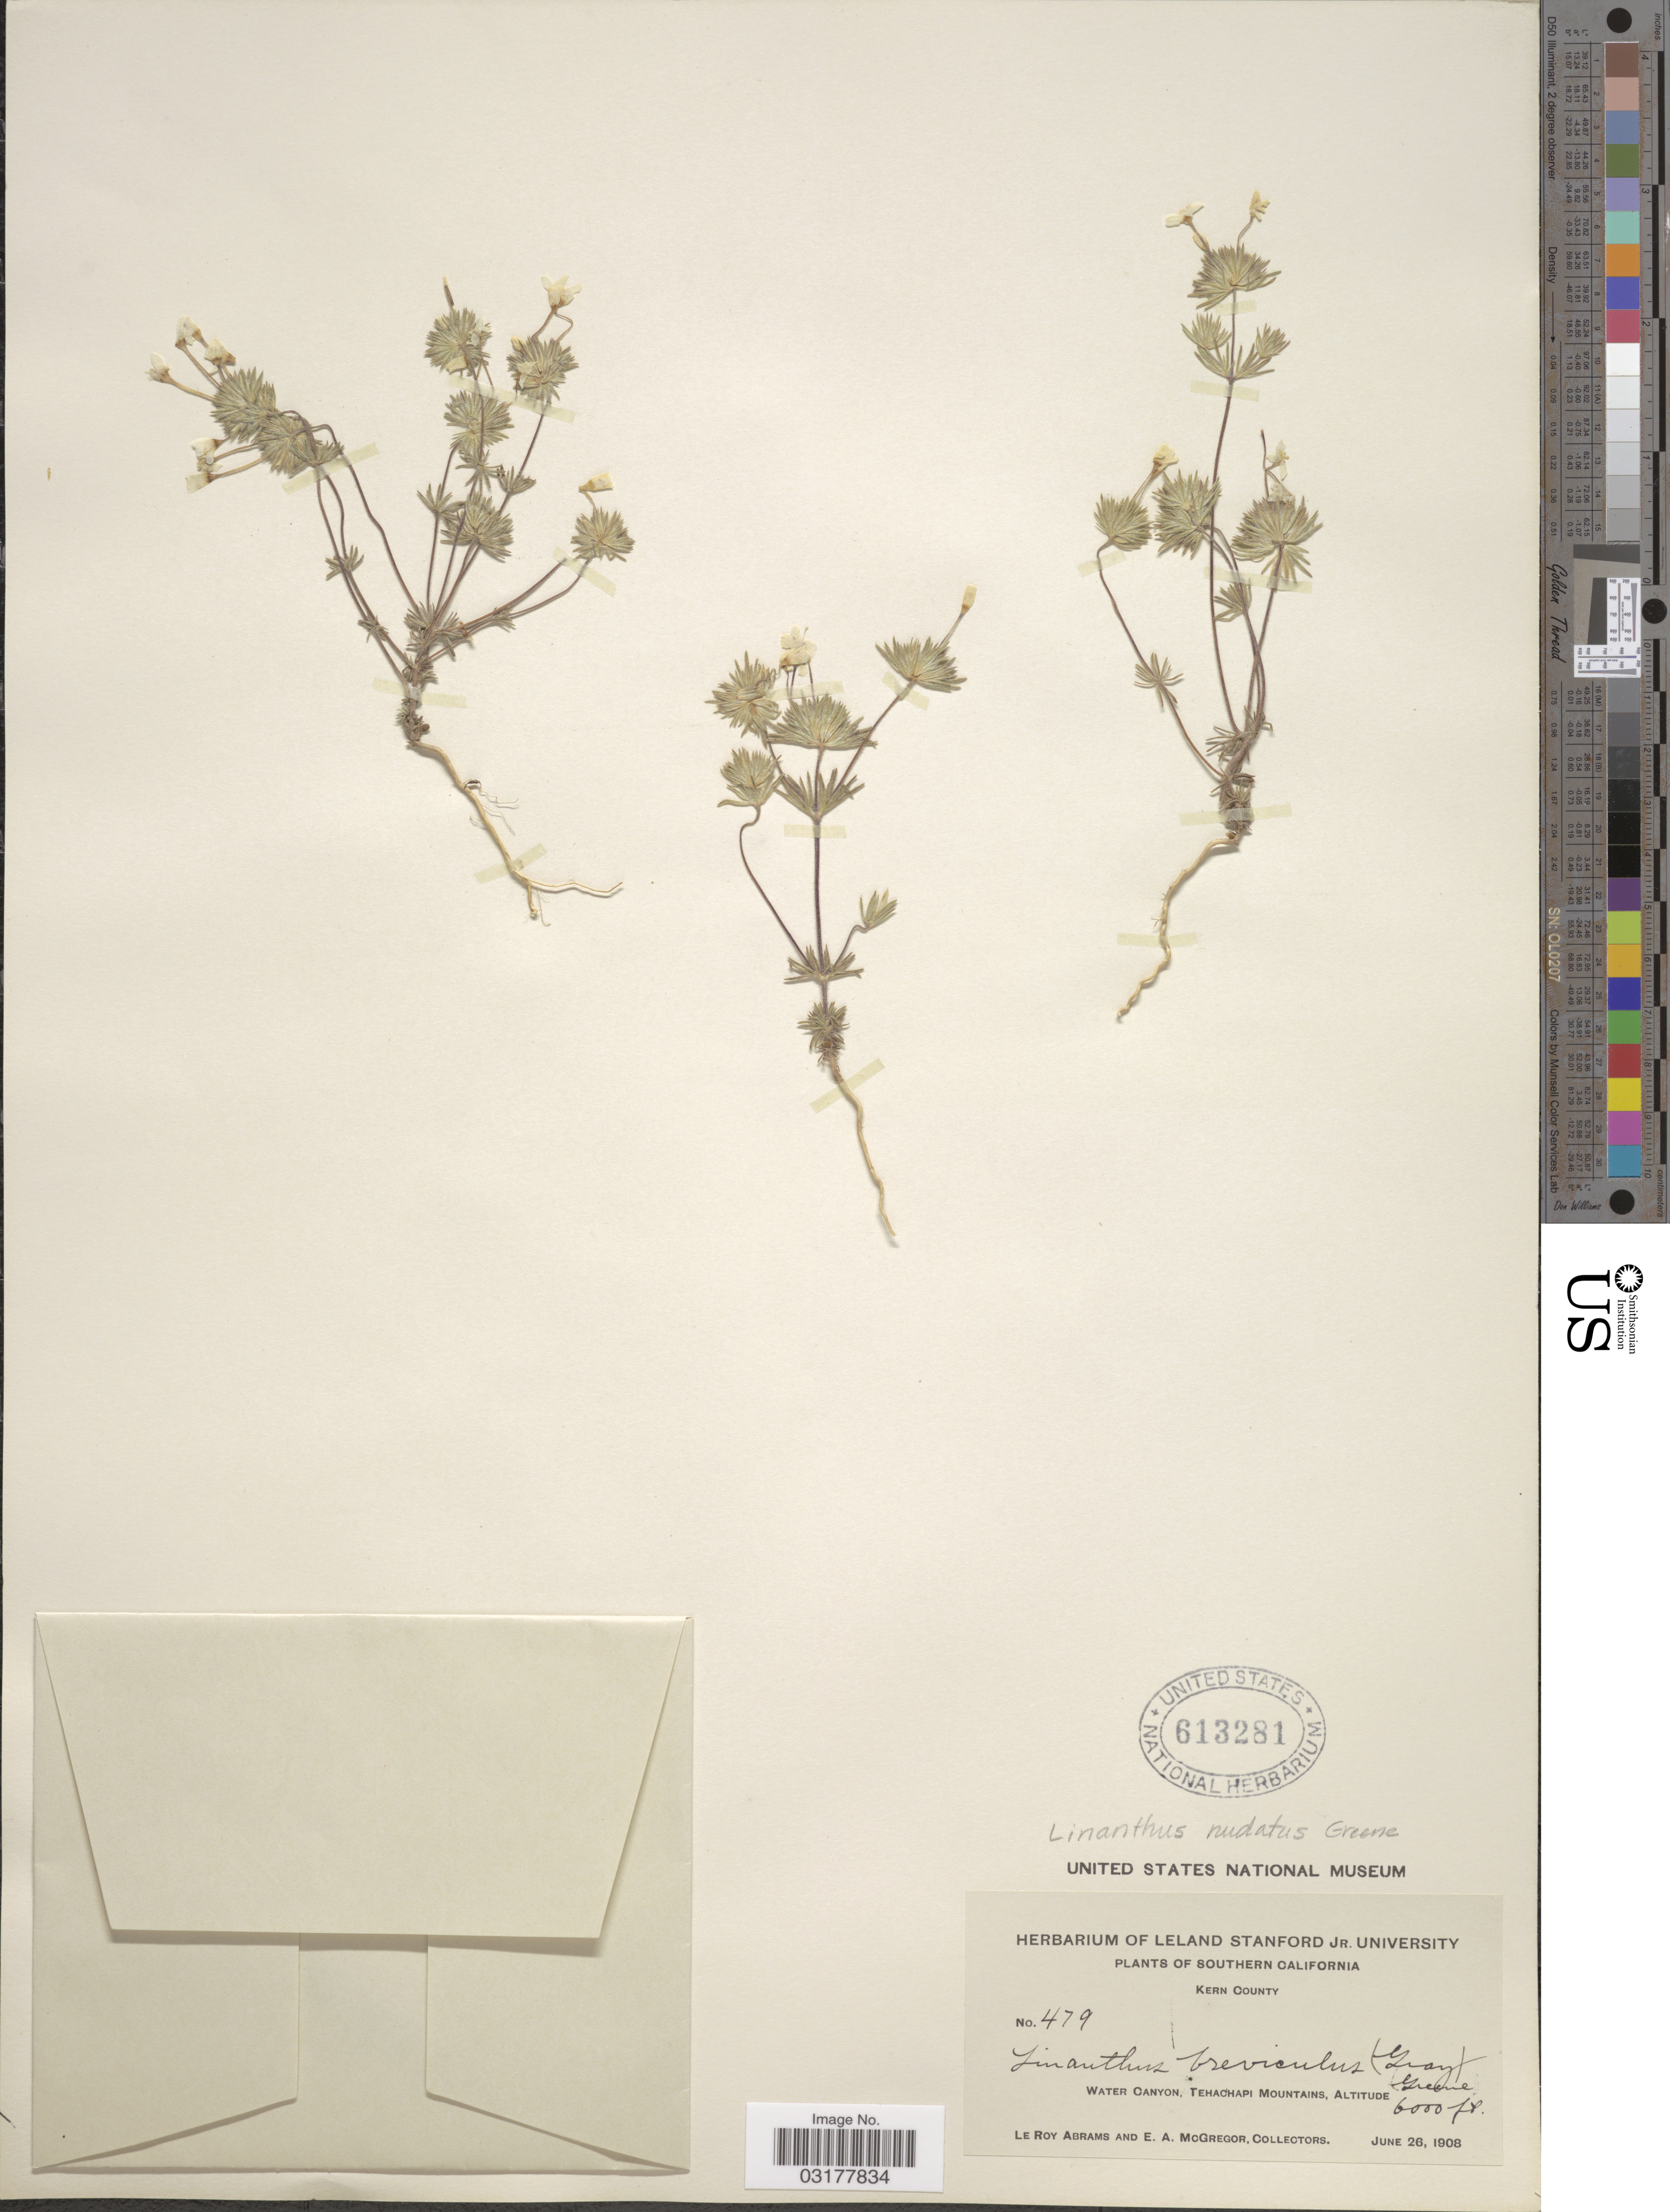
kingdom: Plantae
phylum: Tracheophyta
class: Magnoliopsida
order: Ericales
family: Polemoniaceae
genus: Leptosiphon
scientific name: Leptosiphon nudatus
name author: (Greene) J.M. Porter & L.A. Johnson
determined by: Strong, Mark T., (BOT), Smithsonian Institution - National Museum of Natural History (UNITED STATES)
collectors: L. Abrams & E. A. McGregor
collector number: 479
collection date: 1908-06-26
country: United States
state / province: California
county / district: Kern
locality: Southern California. Kern County. Water Canyon, Tehachapi Mountains.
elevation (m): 1829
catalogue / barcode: US 613281